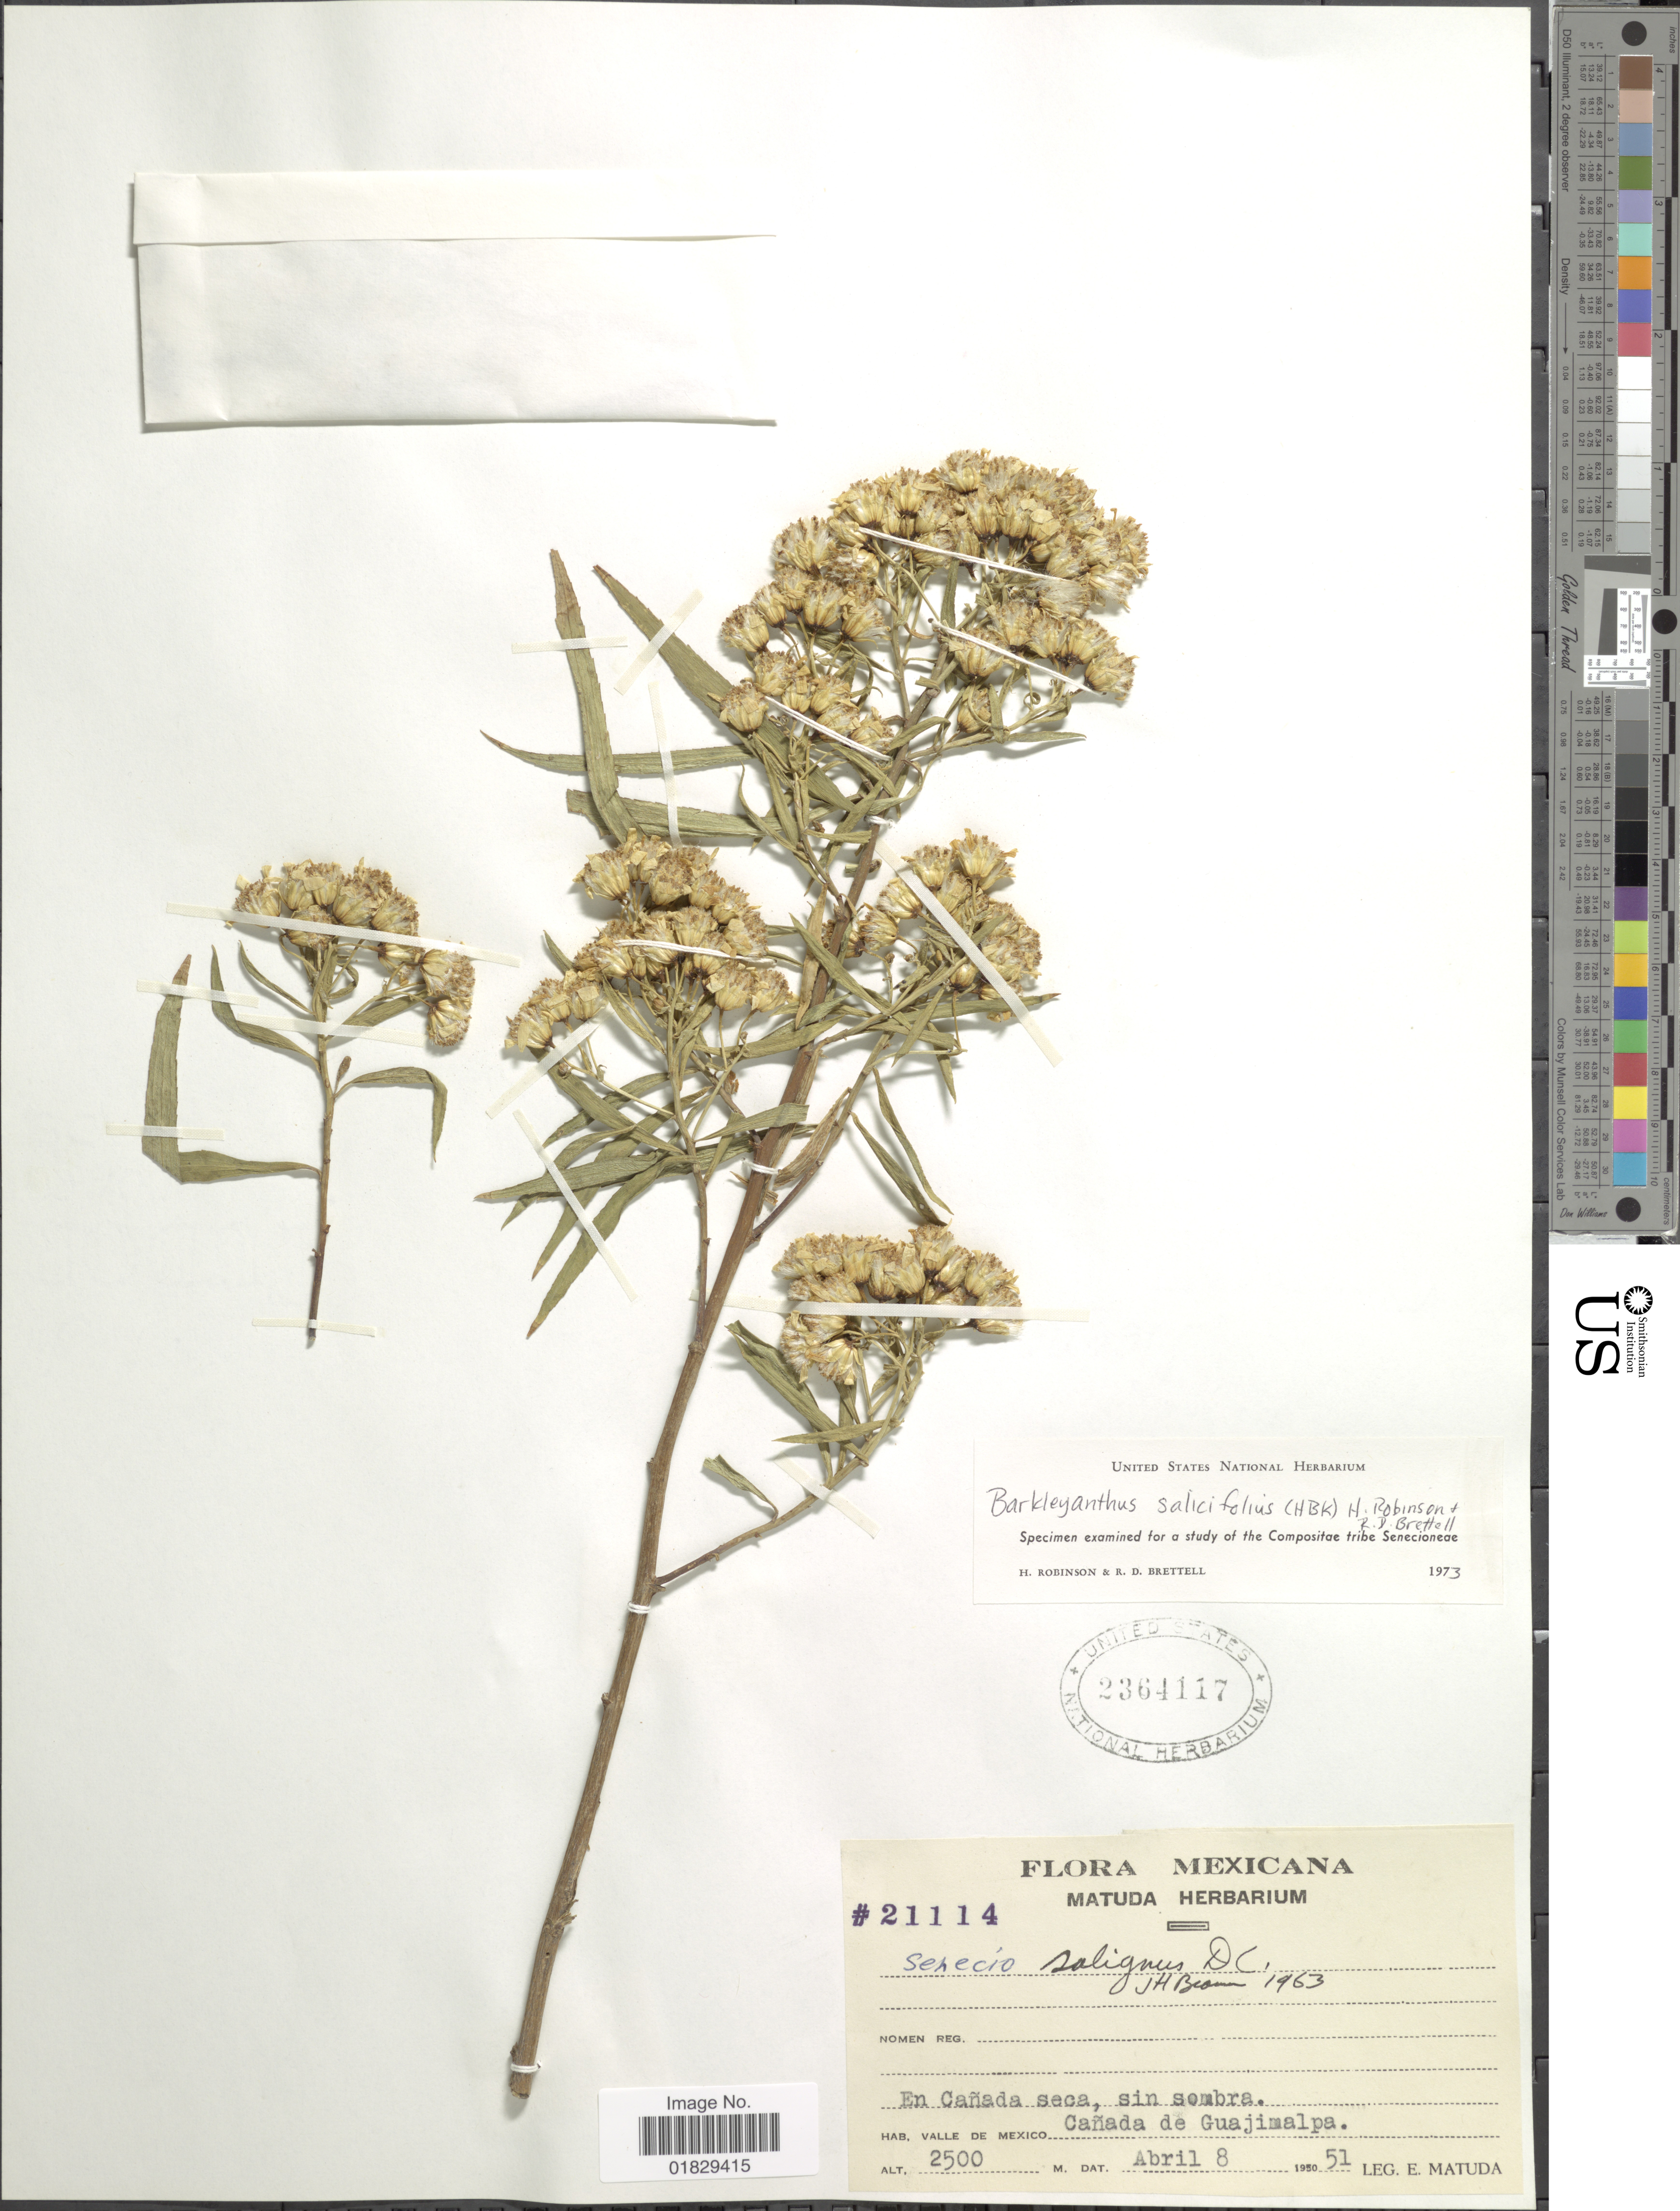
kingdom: Plantae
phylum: Tracheophyta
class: Magnoliopsida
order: Asterales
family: Asteraceae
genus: Barkleyanthus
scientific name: Barkleyanthus salicifolius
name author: (Kunth) H. Rob. & Brettell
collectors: E. Matuda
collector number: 21114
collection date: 1951-04-08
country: Mexico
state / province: México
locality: En Cañada seca, sin sombra. Valle de Mexico. Cañada de Guajimalpa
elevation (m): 2500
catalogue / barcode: US 2364117